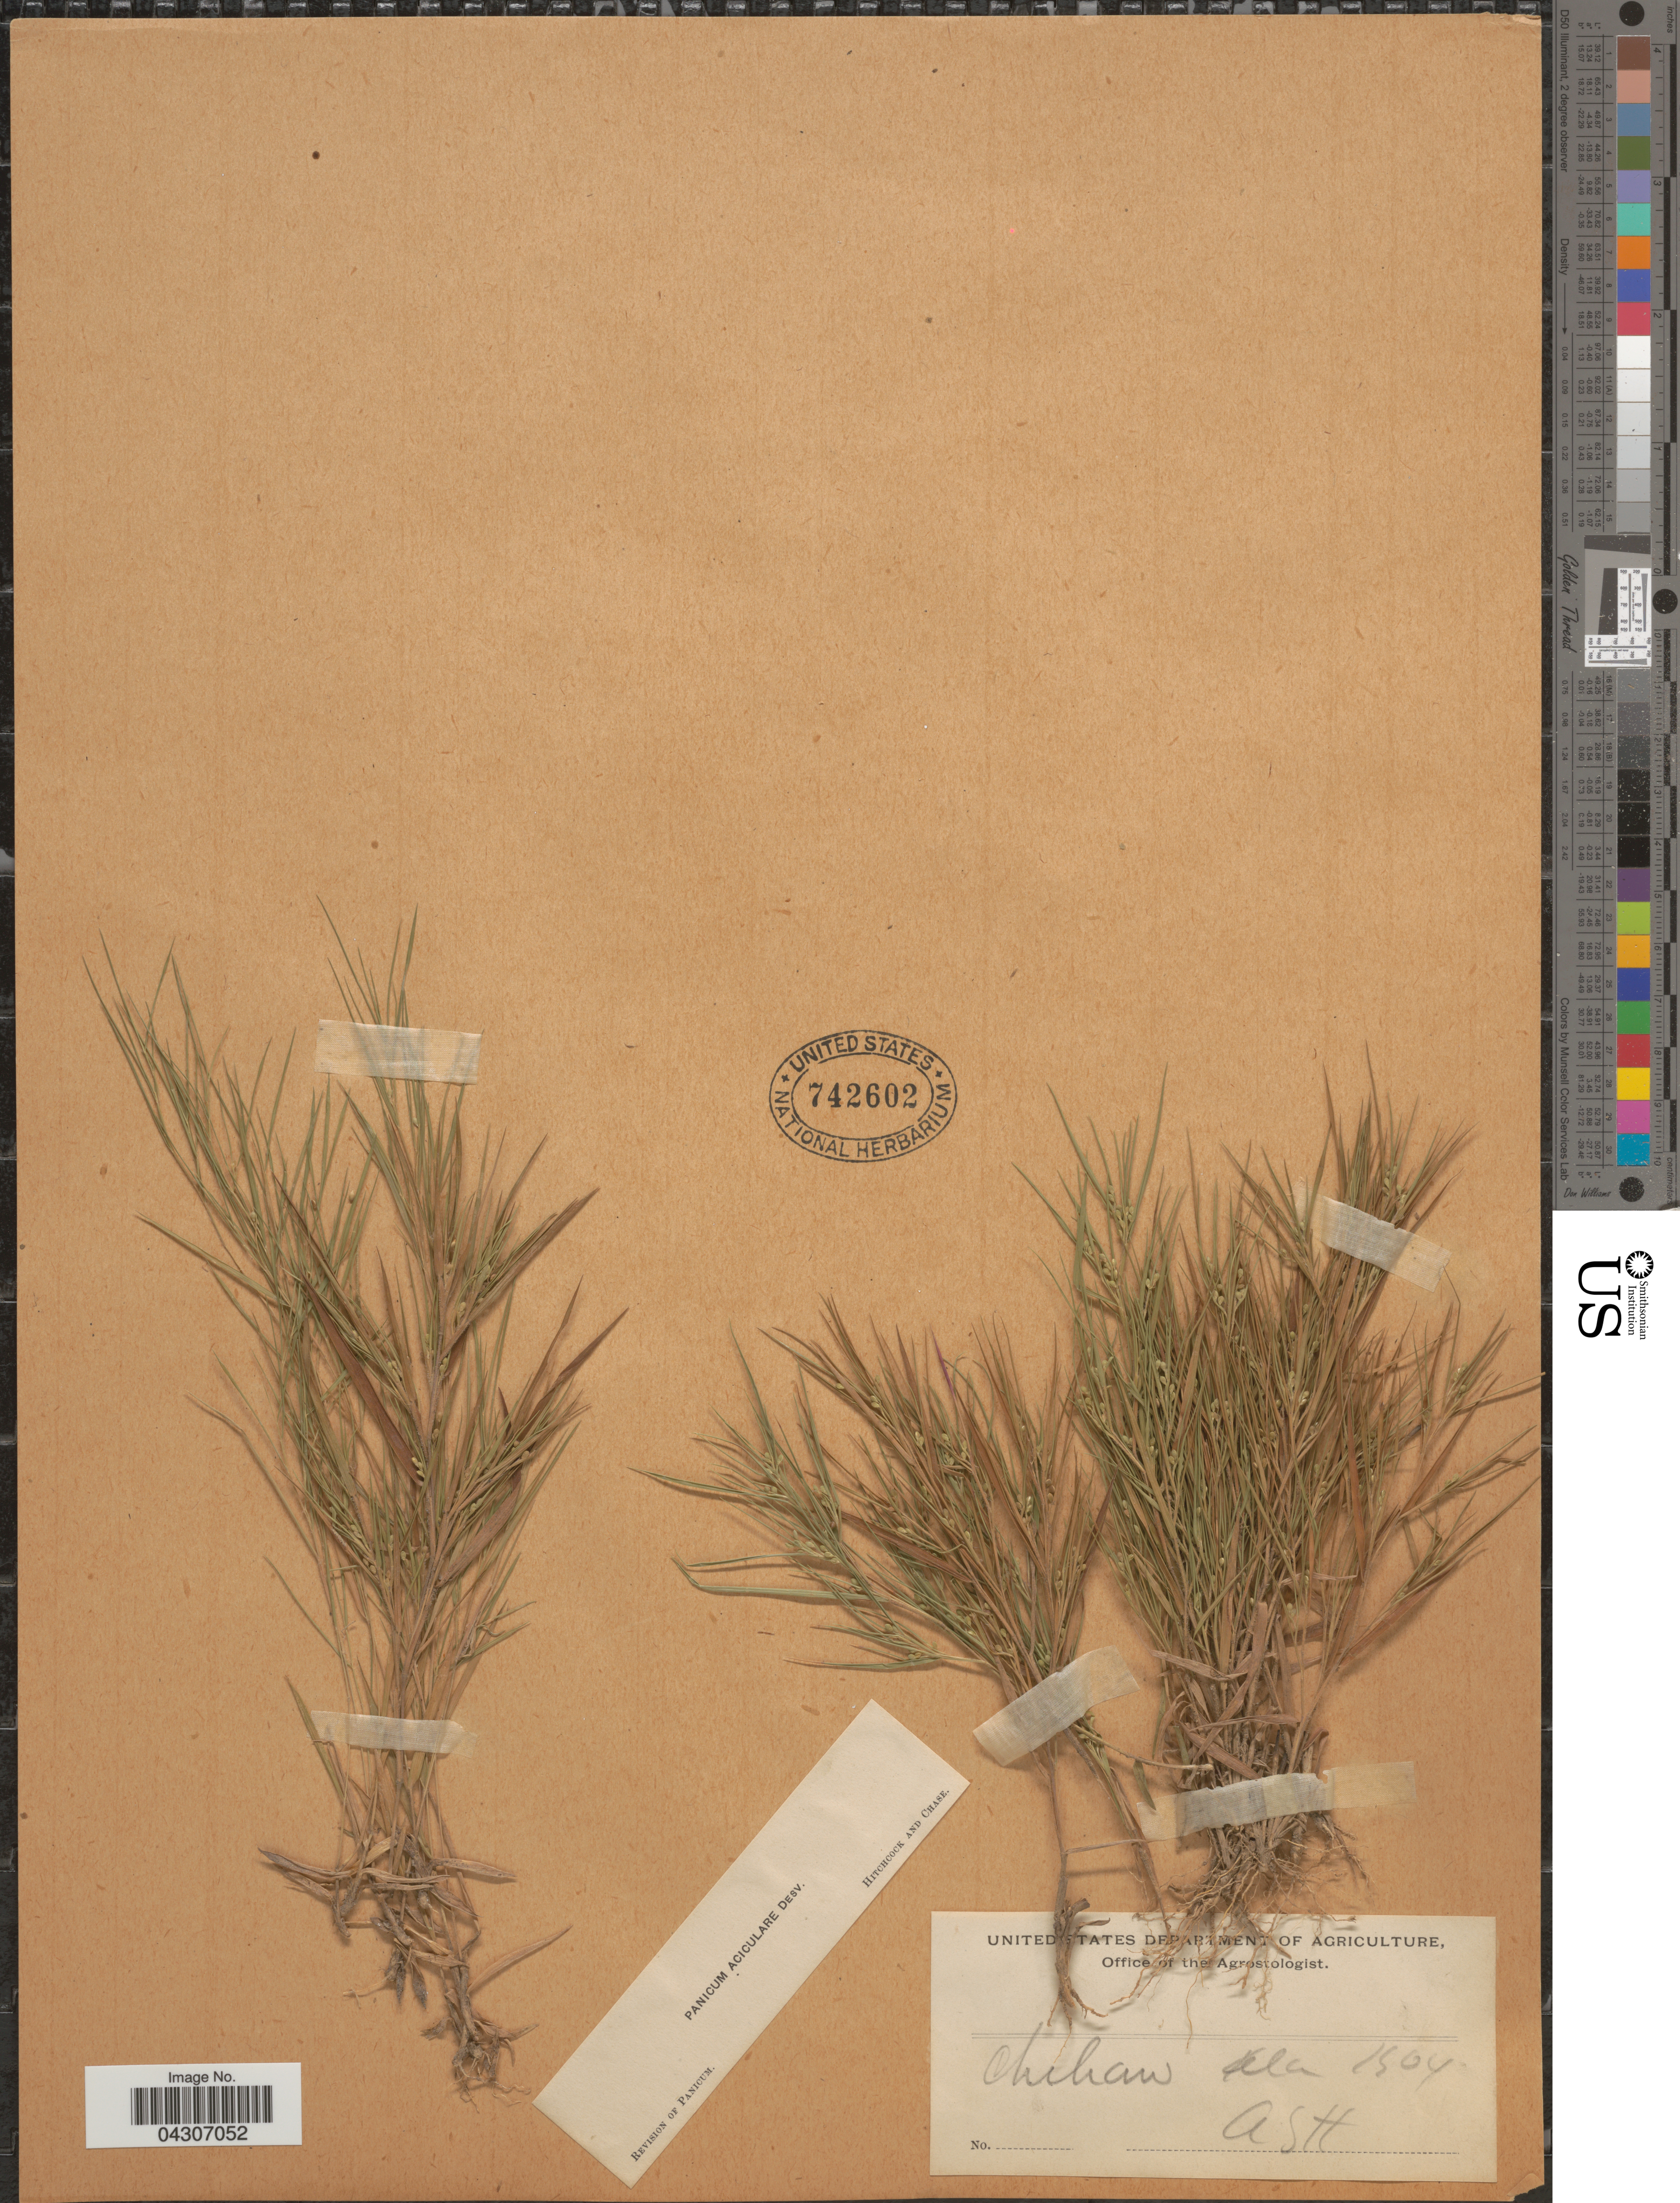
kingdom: Plantae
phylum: Tracheophyta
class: Liliopsida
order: Poales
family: Poaceae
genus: Dichanthelium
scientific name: Dichanthelium aciculare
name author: (Desv. ex Poir.) Gould & C.A. Clark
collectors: A. H.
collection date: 1904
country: United States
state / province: Alabama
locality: Chehaw.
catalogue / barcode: US 742602